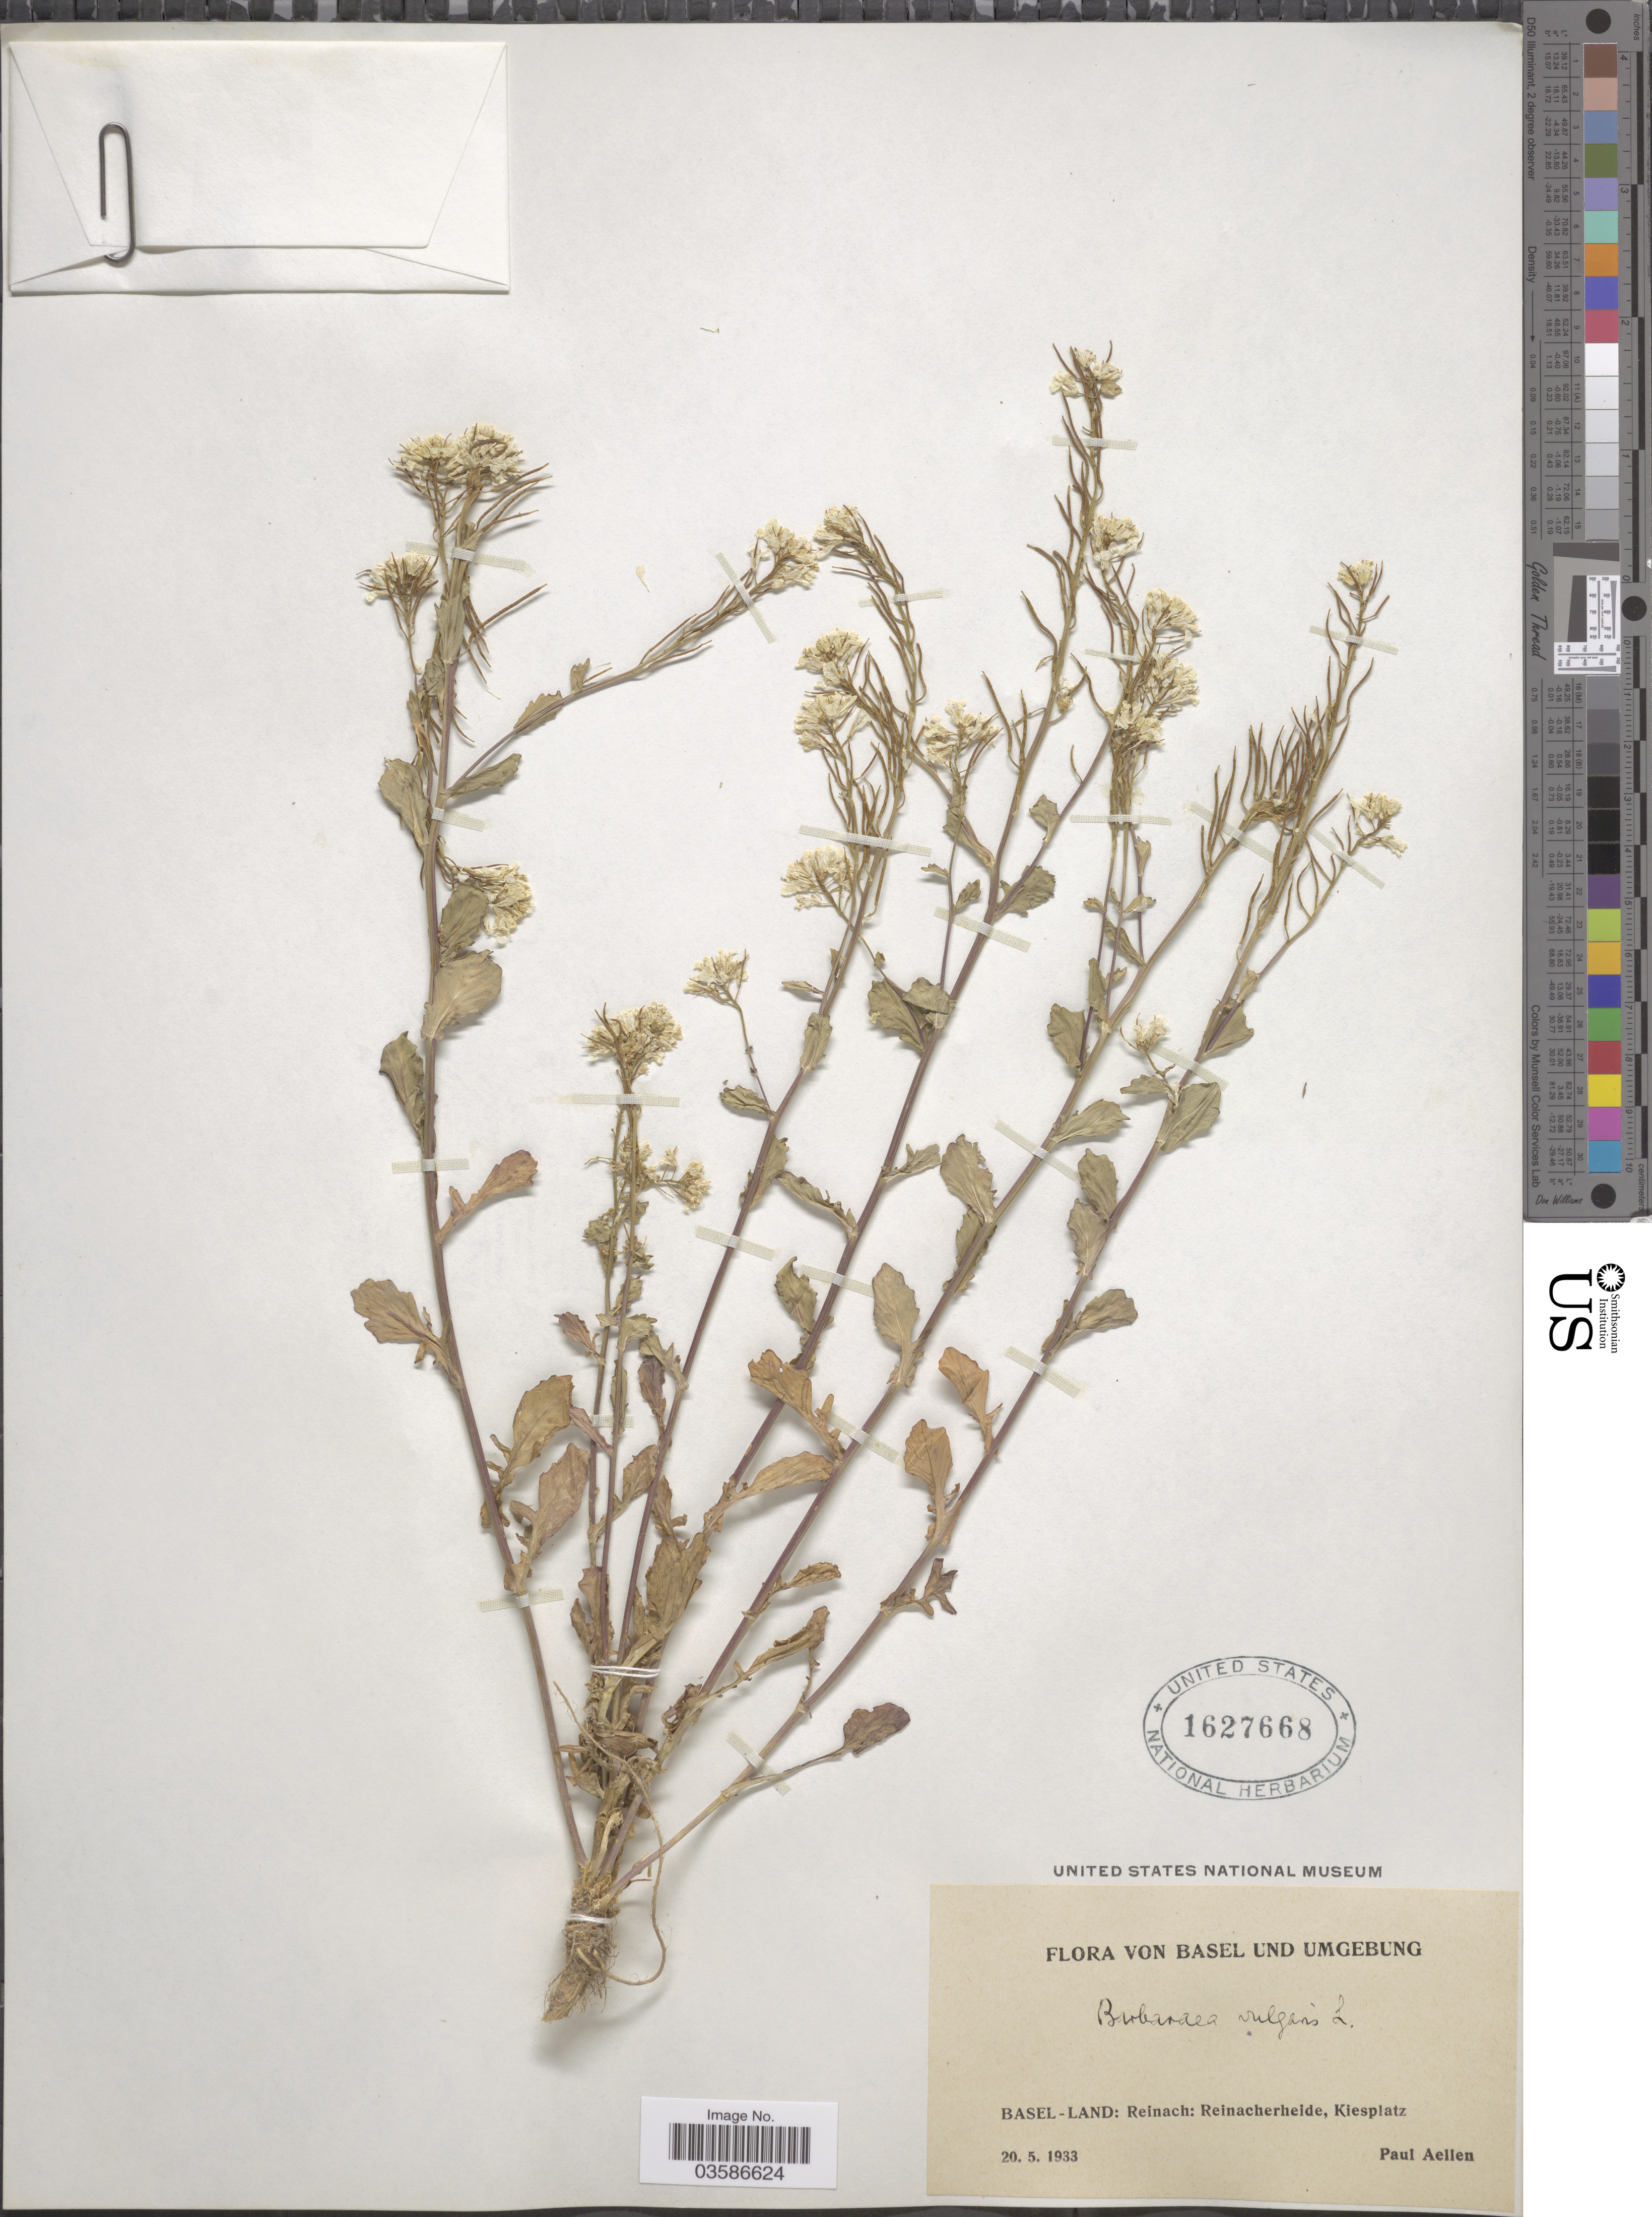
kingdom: Plantae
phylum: Tracheophyta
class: Magnoliopsida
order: Brassicales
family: Brassicaceae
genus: Barbarea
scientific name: Barbarea vulgaris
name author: W.T. Aiton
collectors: P. Aellen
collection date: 1933-05-20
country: Switzerland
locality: Basel und umgebung. Basel-Land: Reinach: Reinacherheide, Kiesplatz.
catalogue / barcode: US 1627668